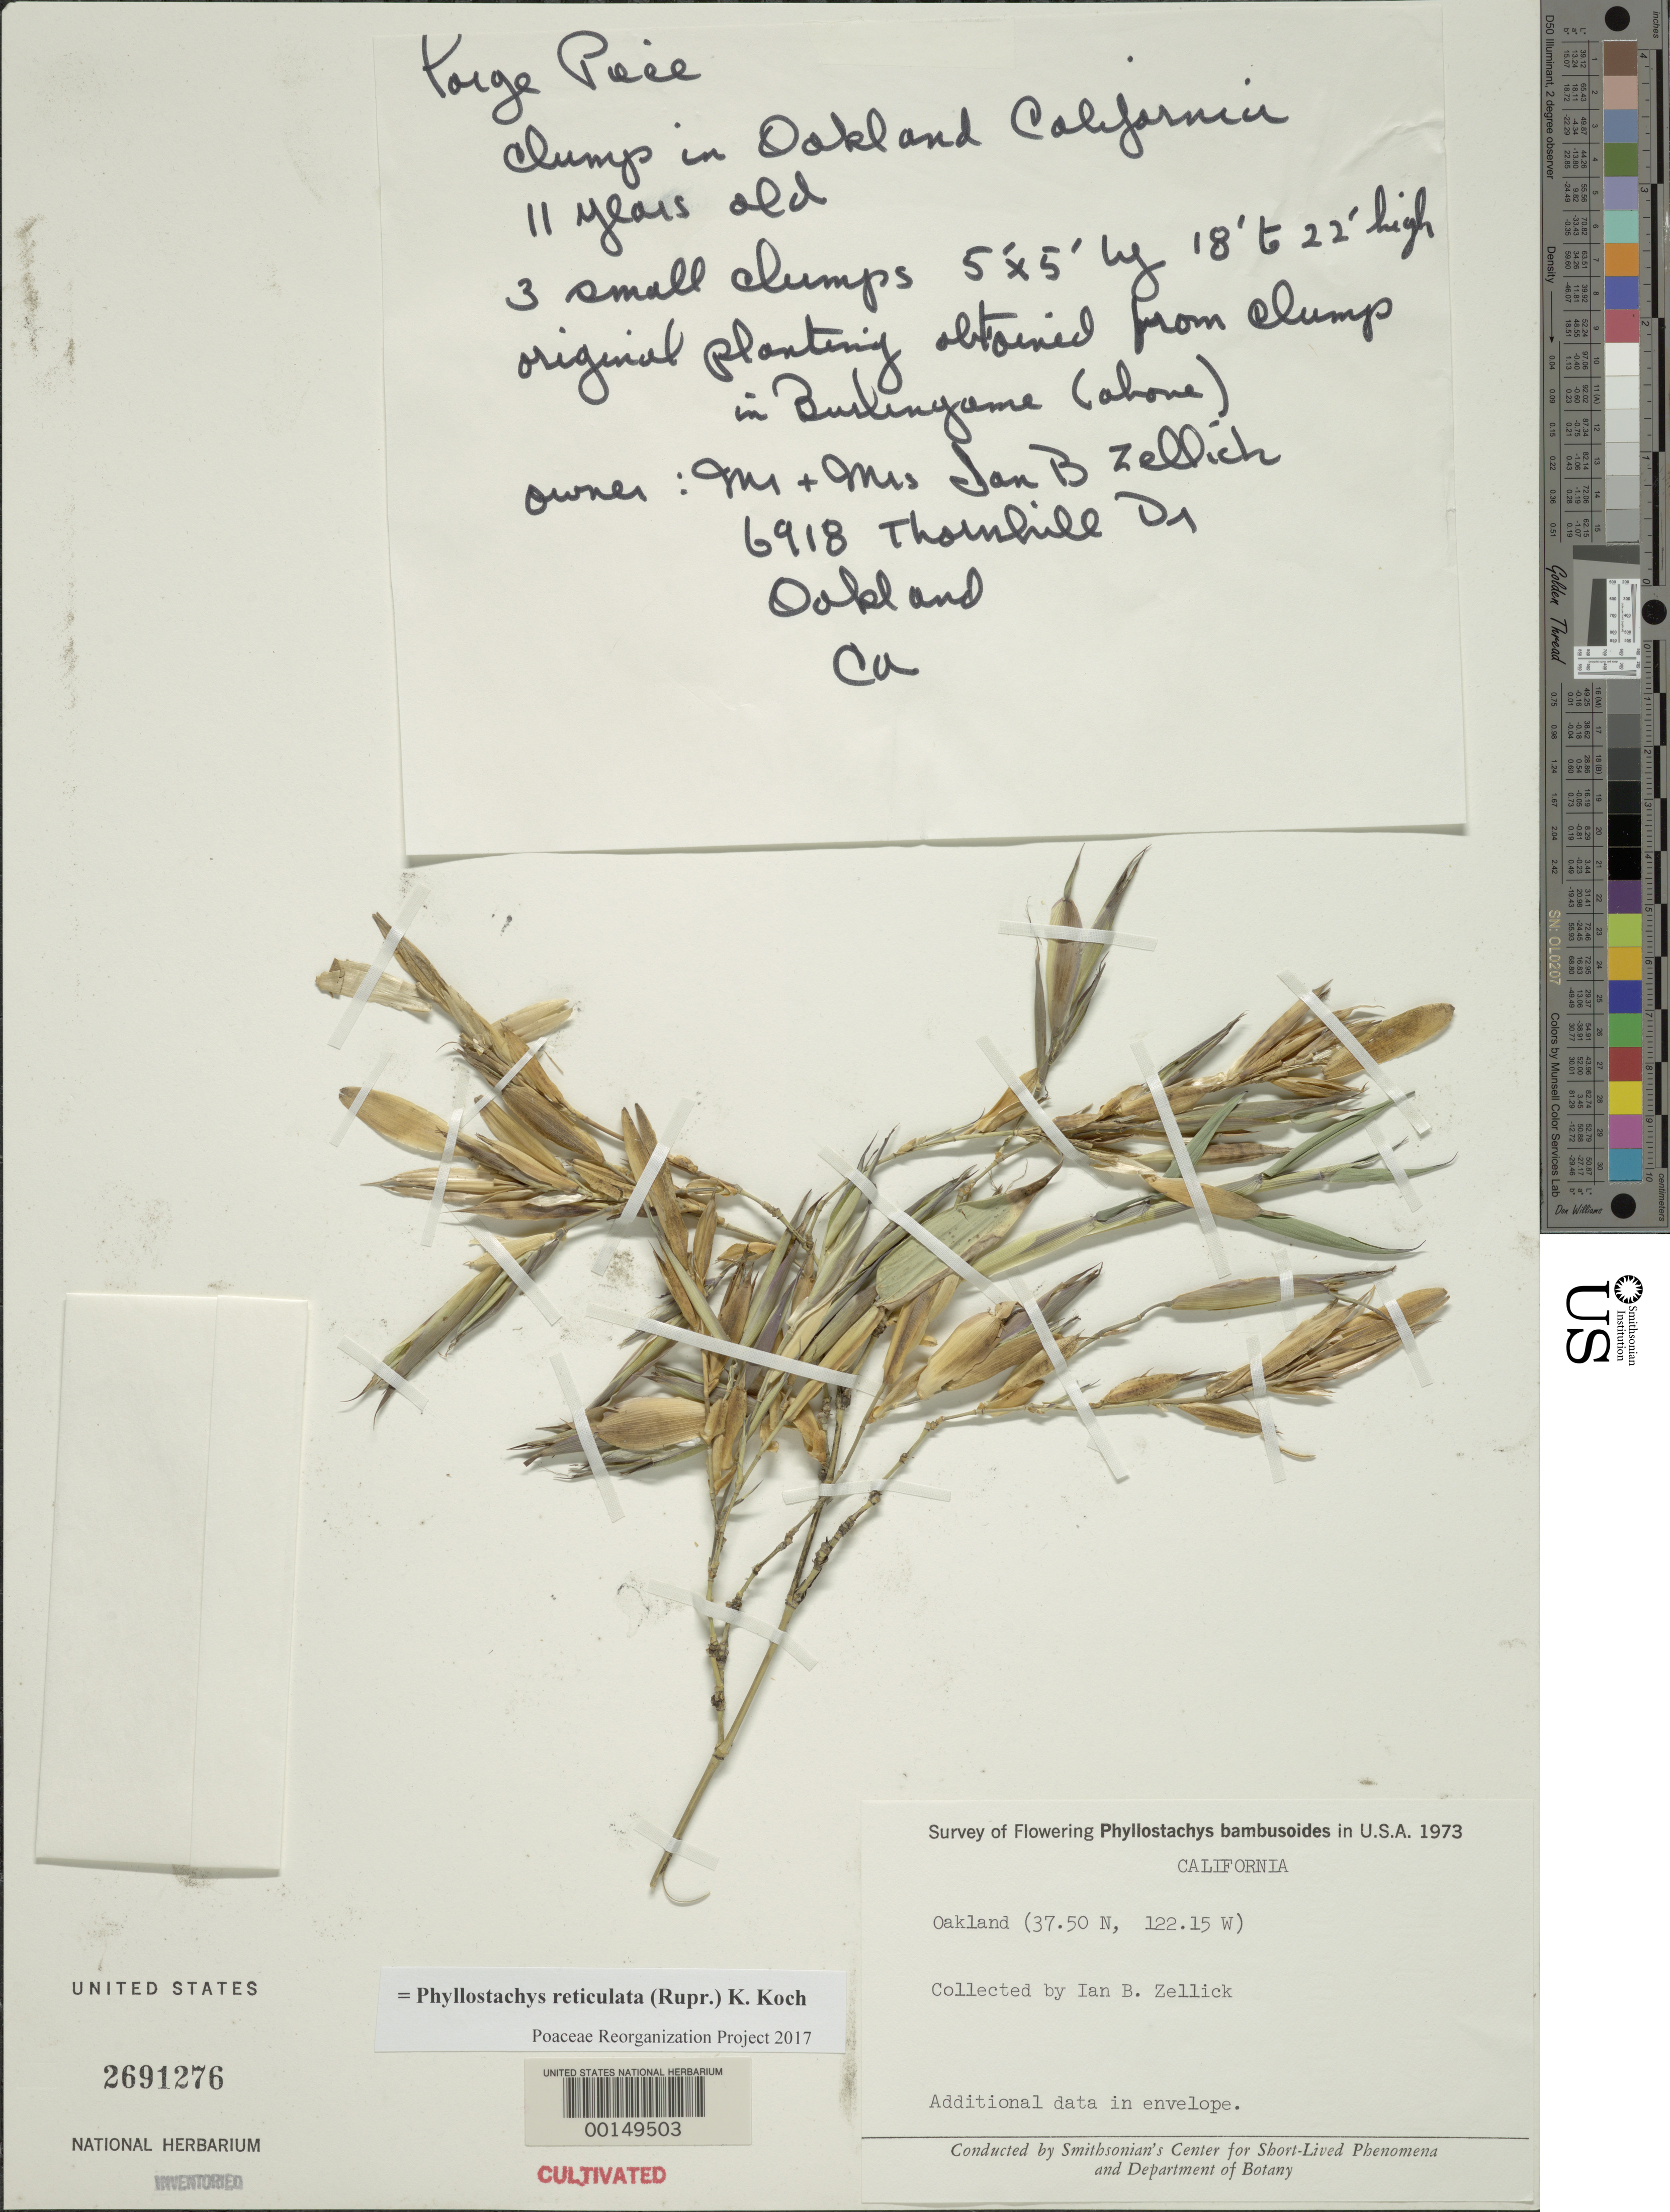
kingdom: Plantae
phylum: Tracheophyta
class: Liliopsida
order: Poales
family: Poaceae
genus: Phyllostachys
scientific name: Phyllostachys reticulata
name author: (Rupr.) K. Koch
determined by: Poaceae Reorganization Project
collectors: I. Zellick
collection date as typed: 1973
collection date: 1973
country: United States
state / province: California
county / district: Alameda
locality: Oakland, lat. 37.50n: long. 122.15w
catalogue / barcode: US 2691276